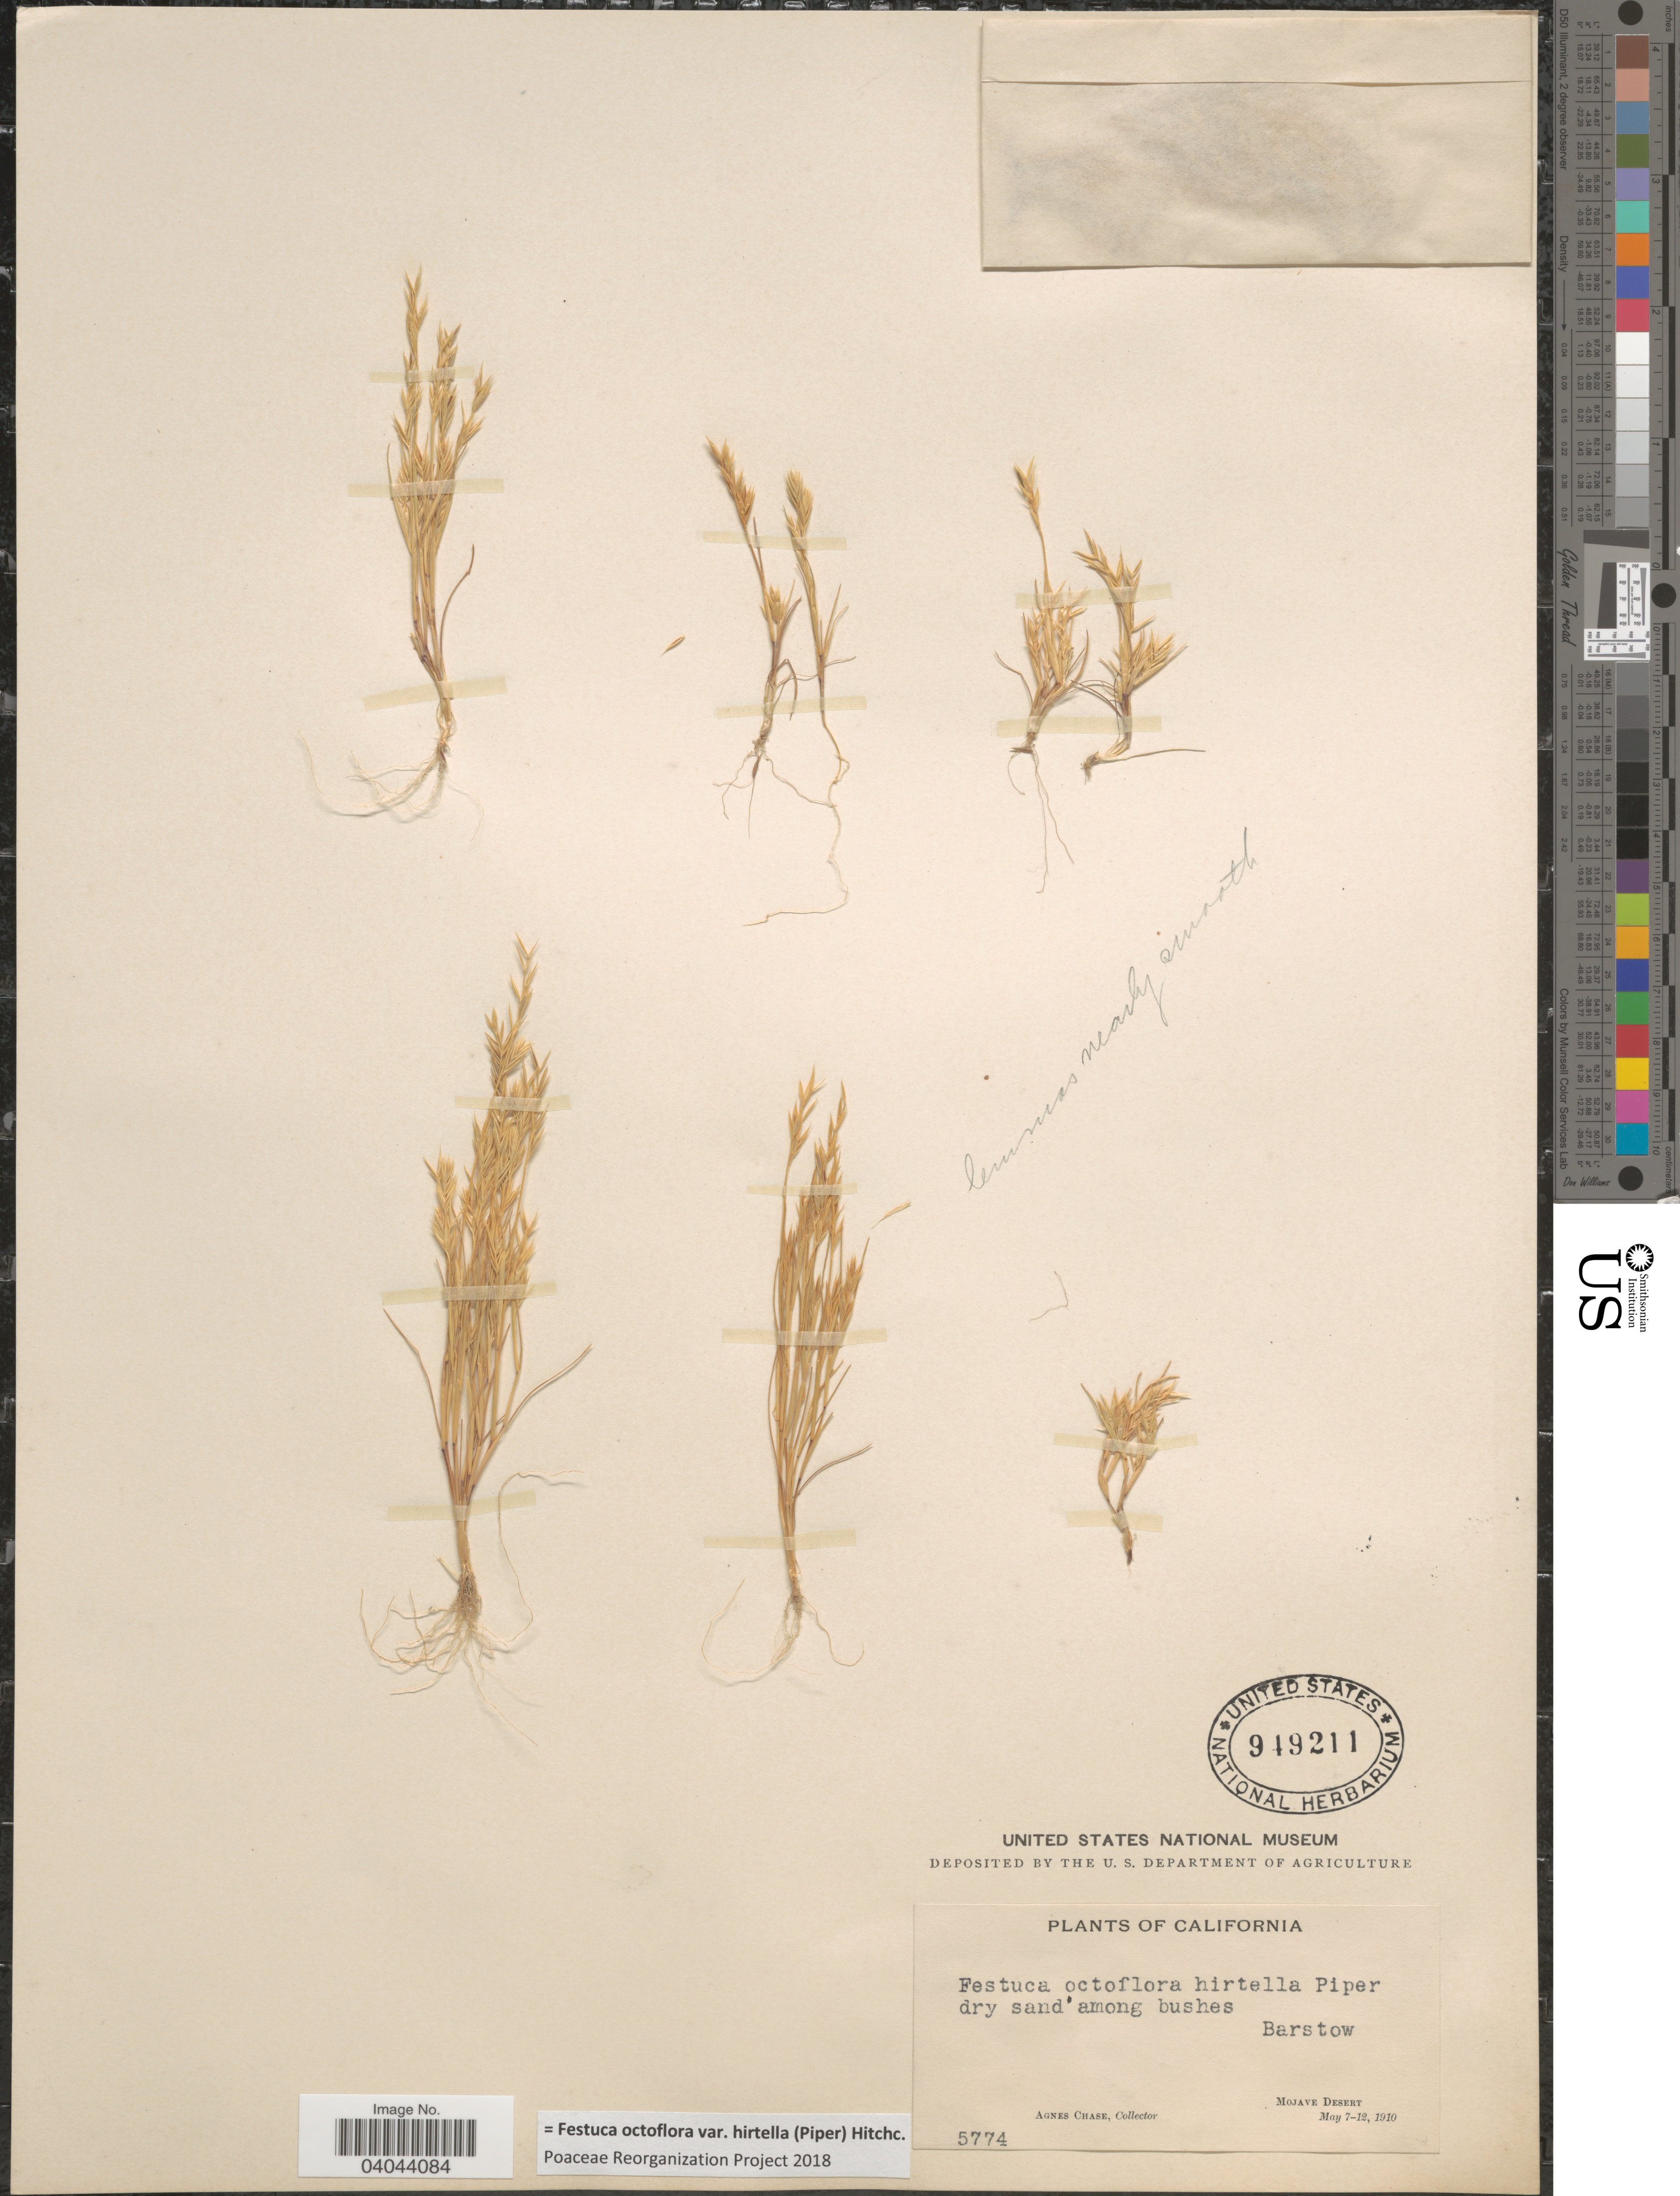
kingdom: Plantae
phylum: Tracheophyta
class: Liliopsida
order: Poales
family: Poaceae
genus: Festuca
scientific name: Festuca octoflora var. hirtella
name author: Piper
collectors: A. Chase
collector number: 5774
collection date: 1910-05-07/1910-05-12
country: United States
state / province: California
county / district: San Bernardino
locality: Barstow. Mojave Desert.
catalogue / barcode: US 949211